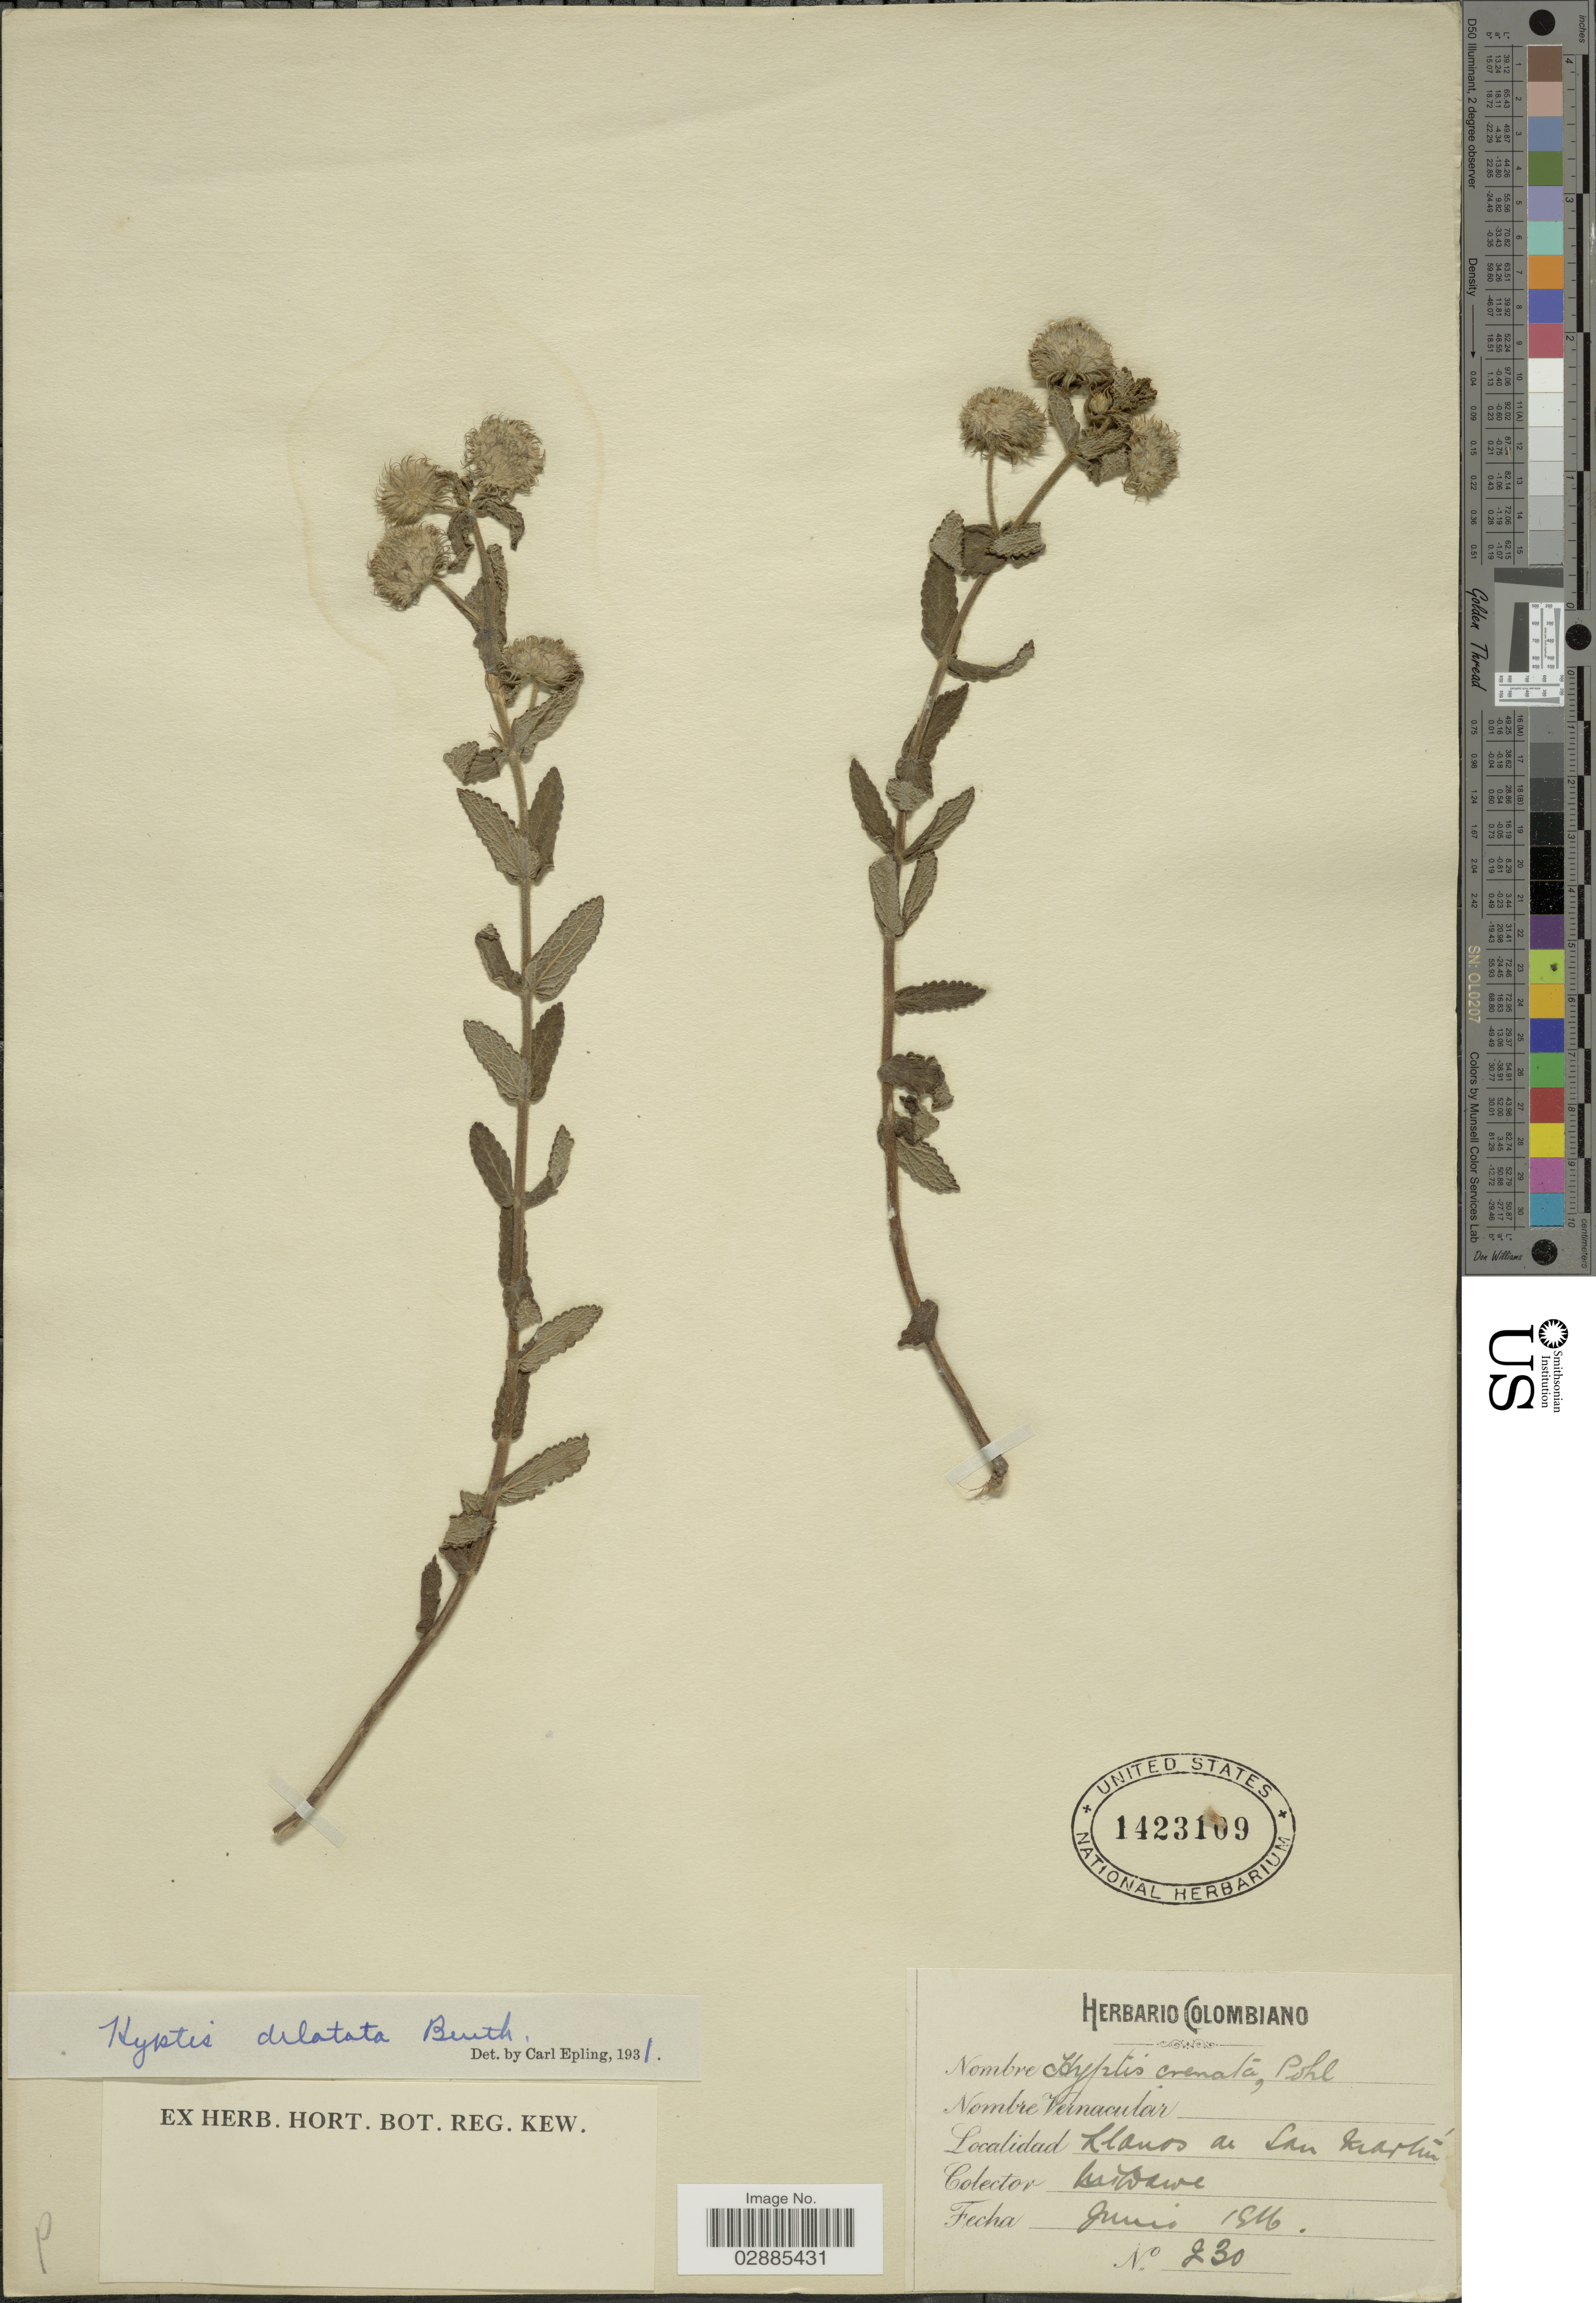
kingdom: Plantae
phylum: Tracheophyta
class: Magnoliopsida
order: Lamiales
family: Lamiaceae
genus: Hyptis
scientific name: Hyptis dilatata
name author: Benth.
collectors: M. T. Dawe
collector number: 230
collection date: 1916-06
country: Colombia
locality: Llanos de San Martín.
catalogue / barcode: US 1423109